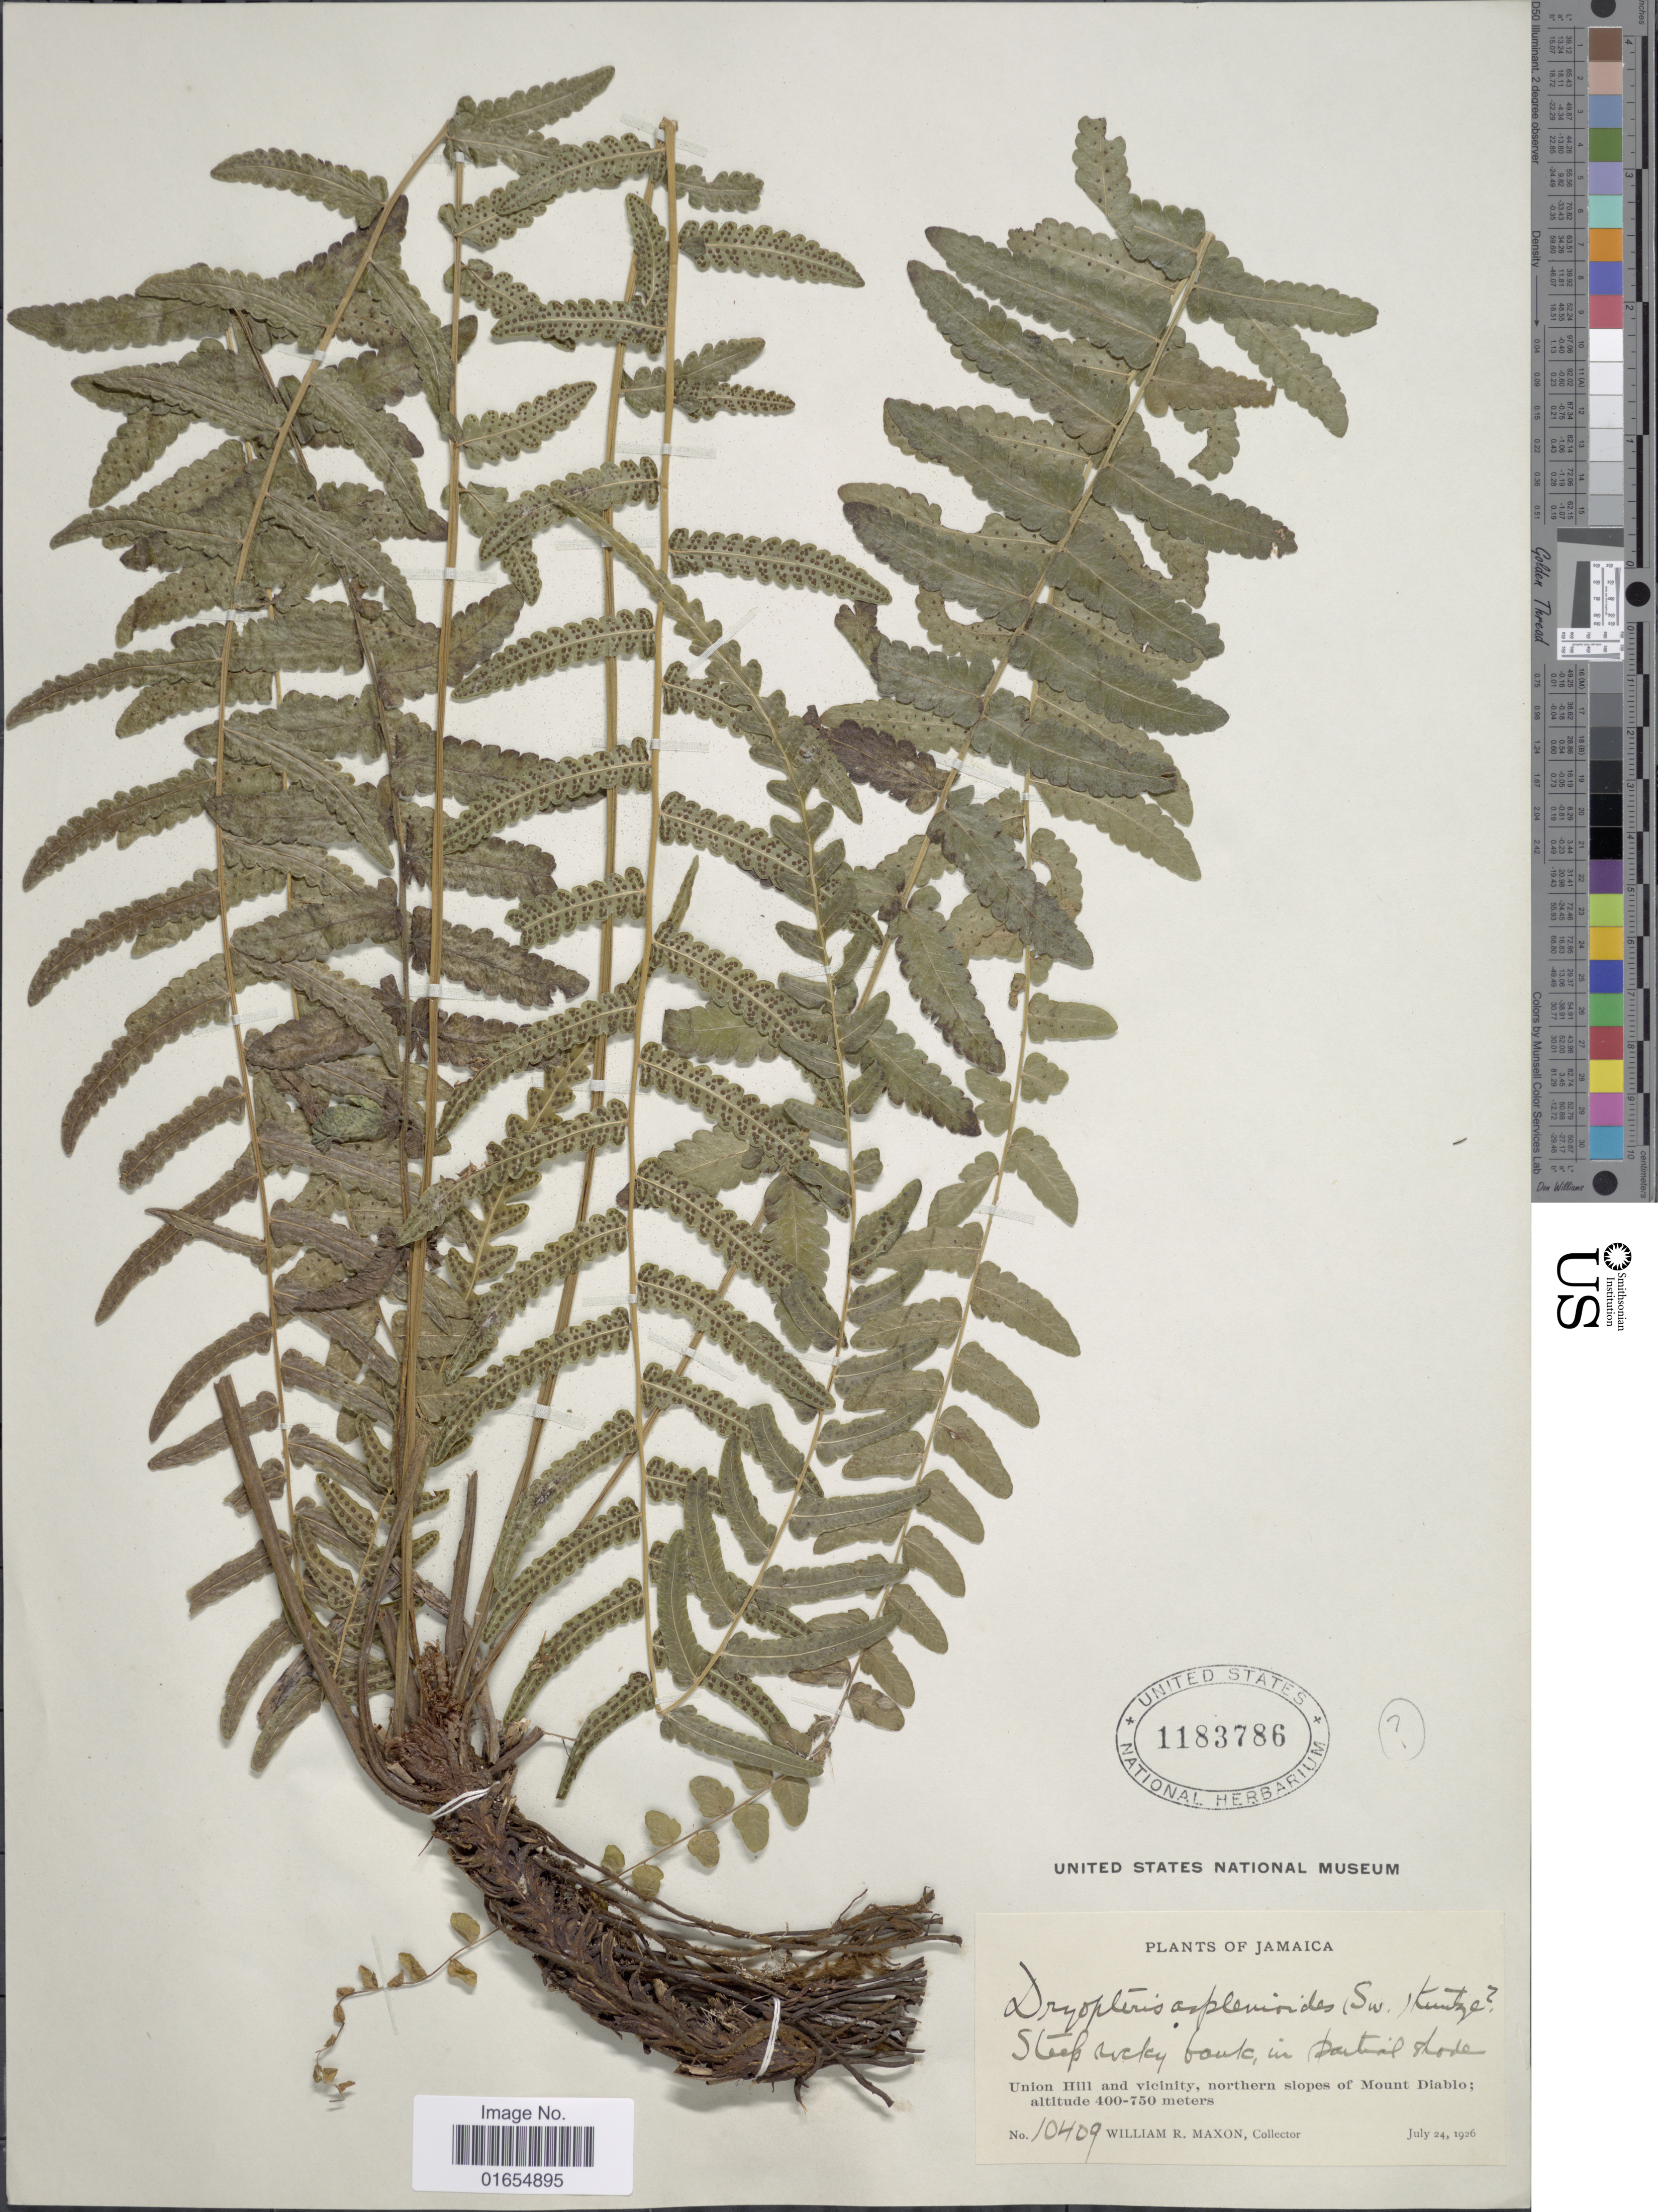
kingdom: Plantae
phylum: Tracheophyta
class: Polypodiopsida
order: Polypodiales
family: Thelypteridaceae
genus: Goniopteris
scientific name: Goniopteris retroflexa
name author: (L.) Pic. Serm.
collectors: W. R. Maxon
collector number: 10409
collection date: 1926-07-24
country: Jamaica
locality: Union Hill and vicinity, northern slopes of Mount Diabolo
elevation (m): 400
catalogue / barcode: US 1183786